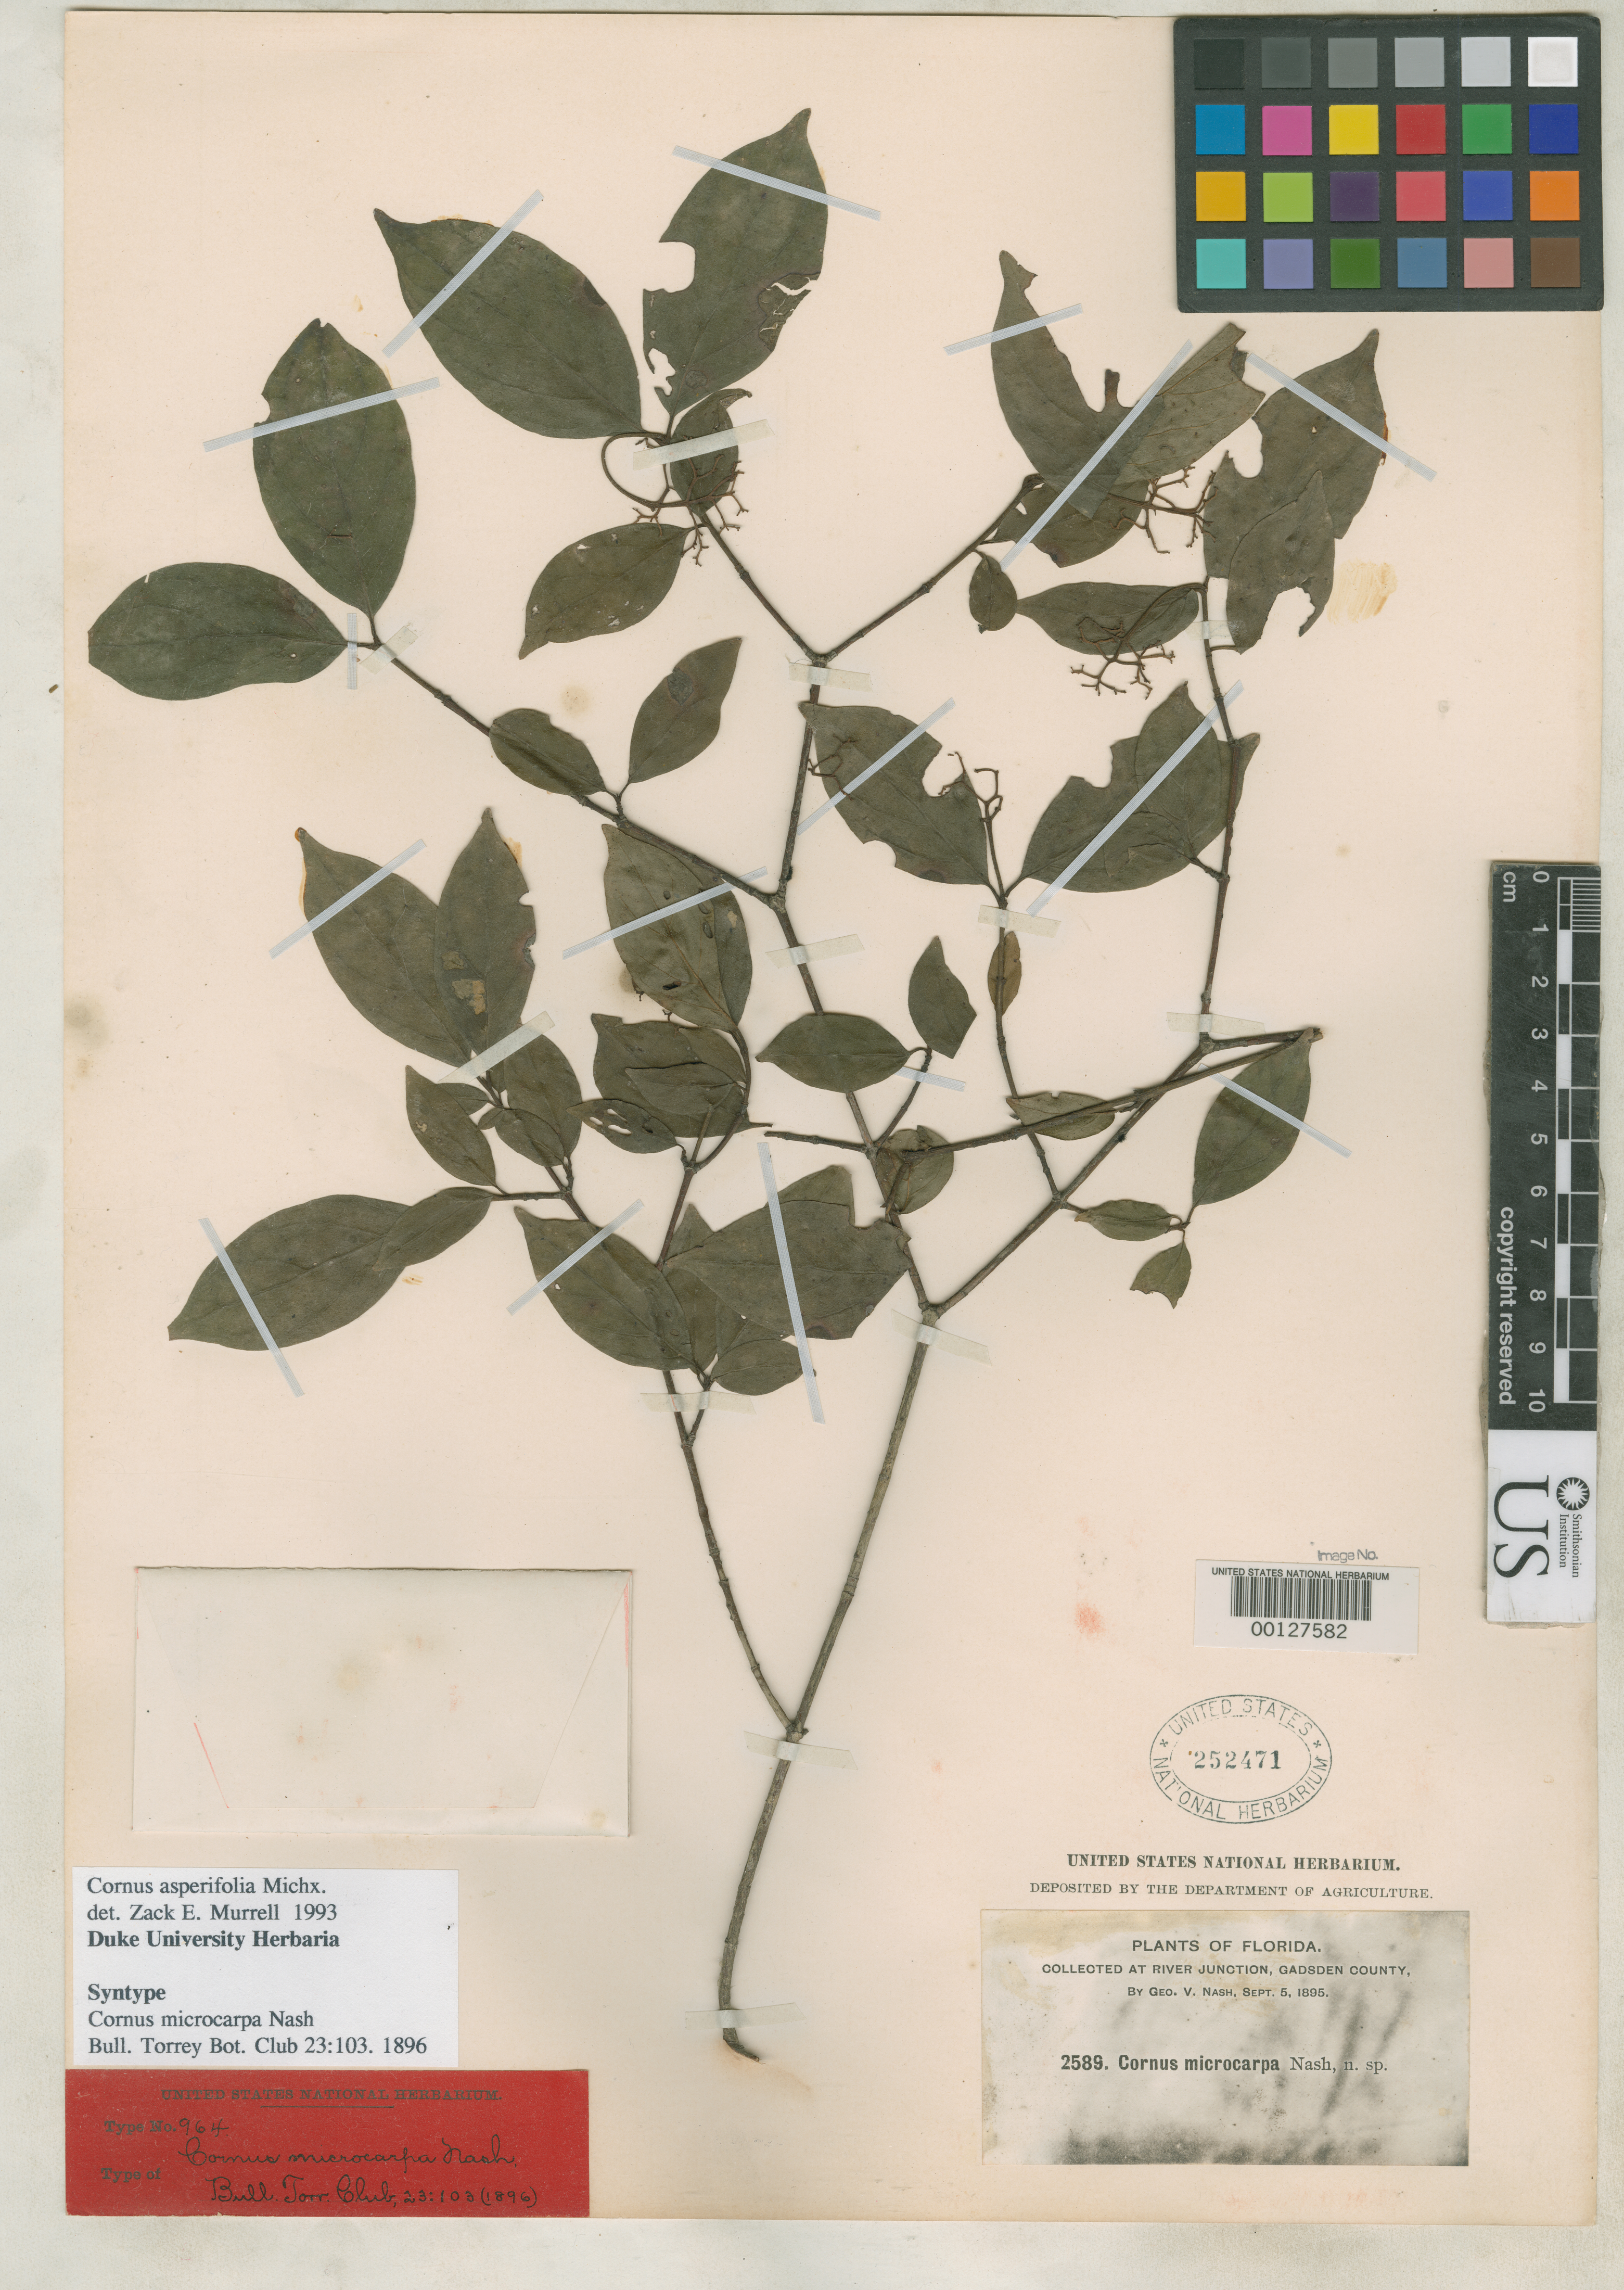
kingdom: Plantae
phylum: Tracheophyta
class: Magnoliopsida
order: Cornales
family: Cornaceae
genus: Cornus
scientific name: Cornus microcarpa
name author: Nash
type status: Syntype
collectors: G. V. Nash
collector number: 2589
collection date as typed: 05 Sep 1895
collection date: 1895-09-05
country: United States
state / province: Florida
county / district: Gadsden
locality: River Junction.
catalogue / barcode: US 252471